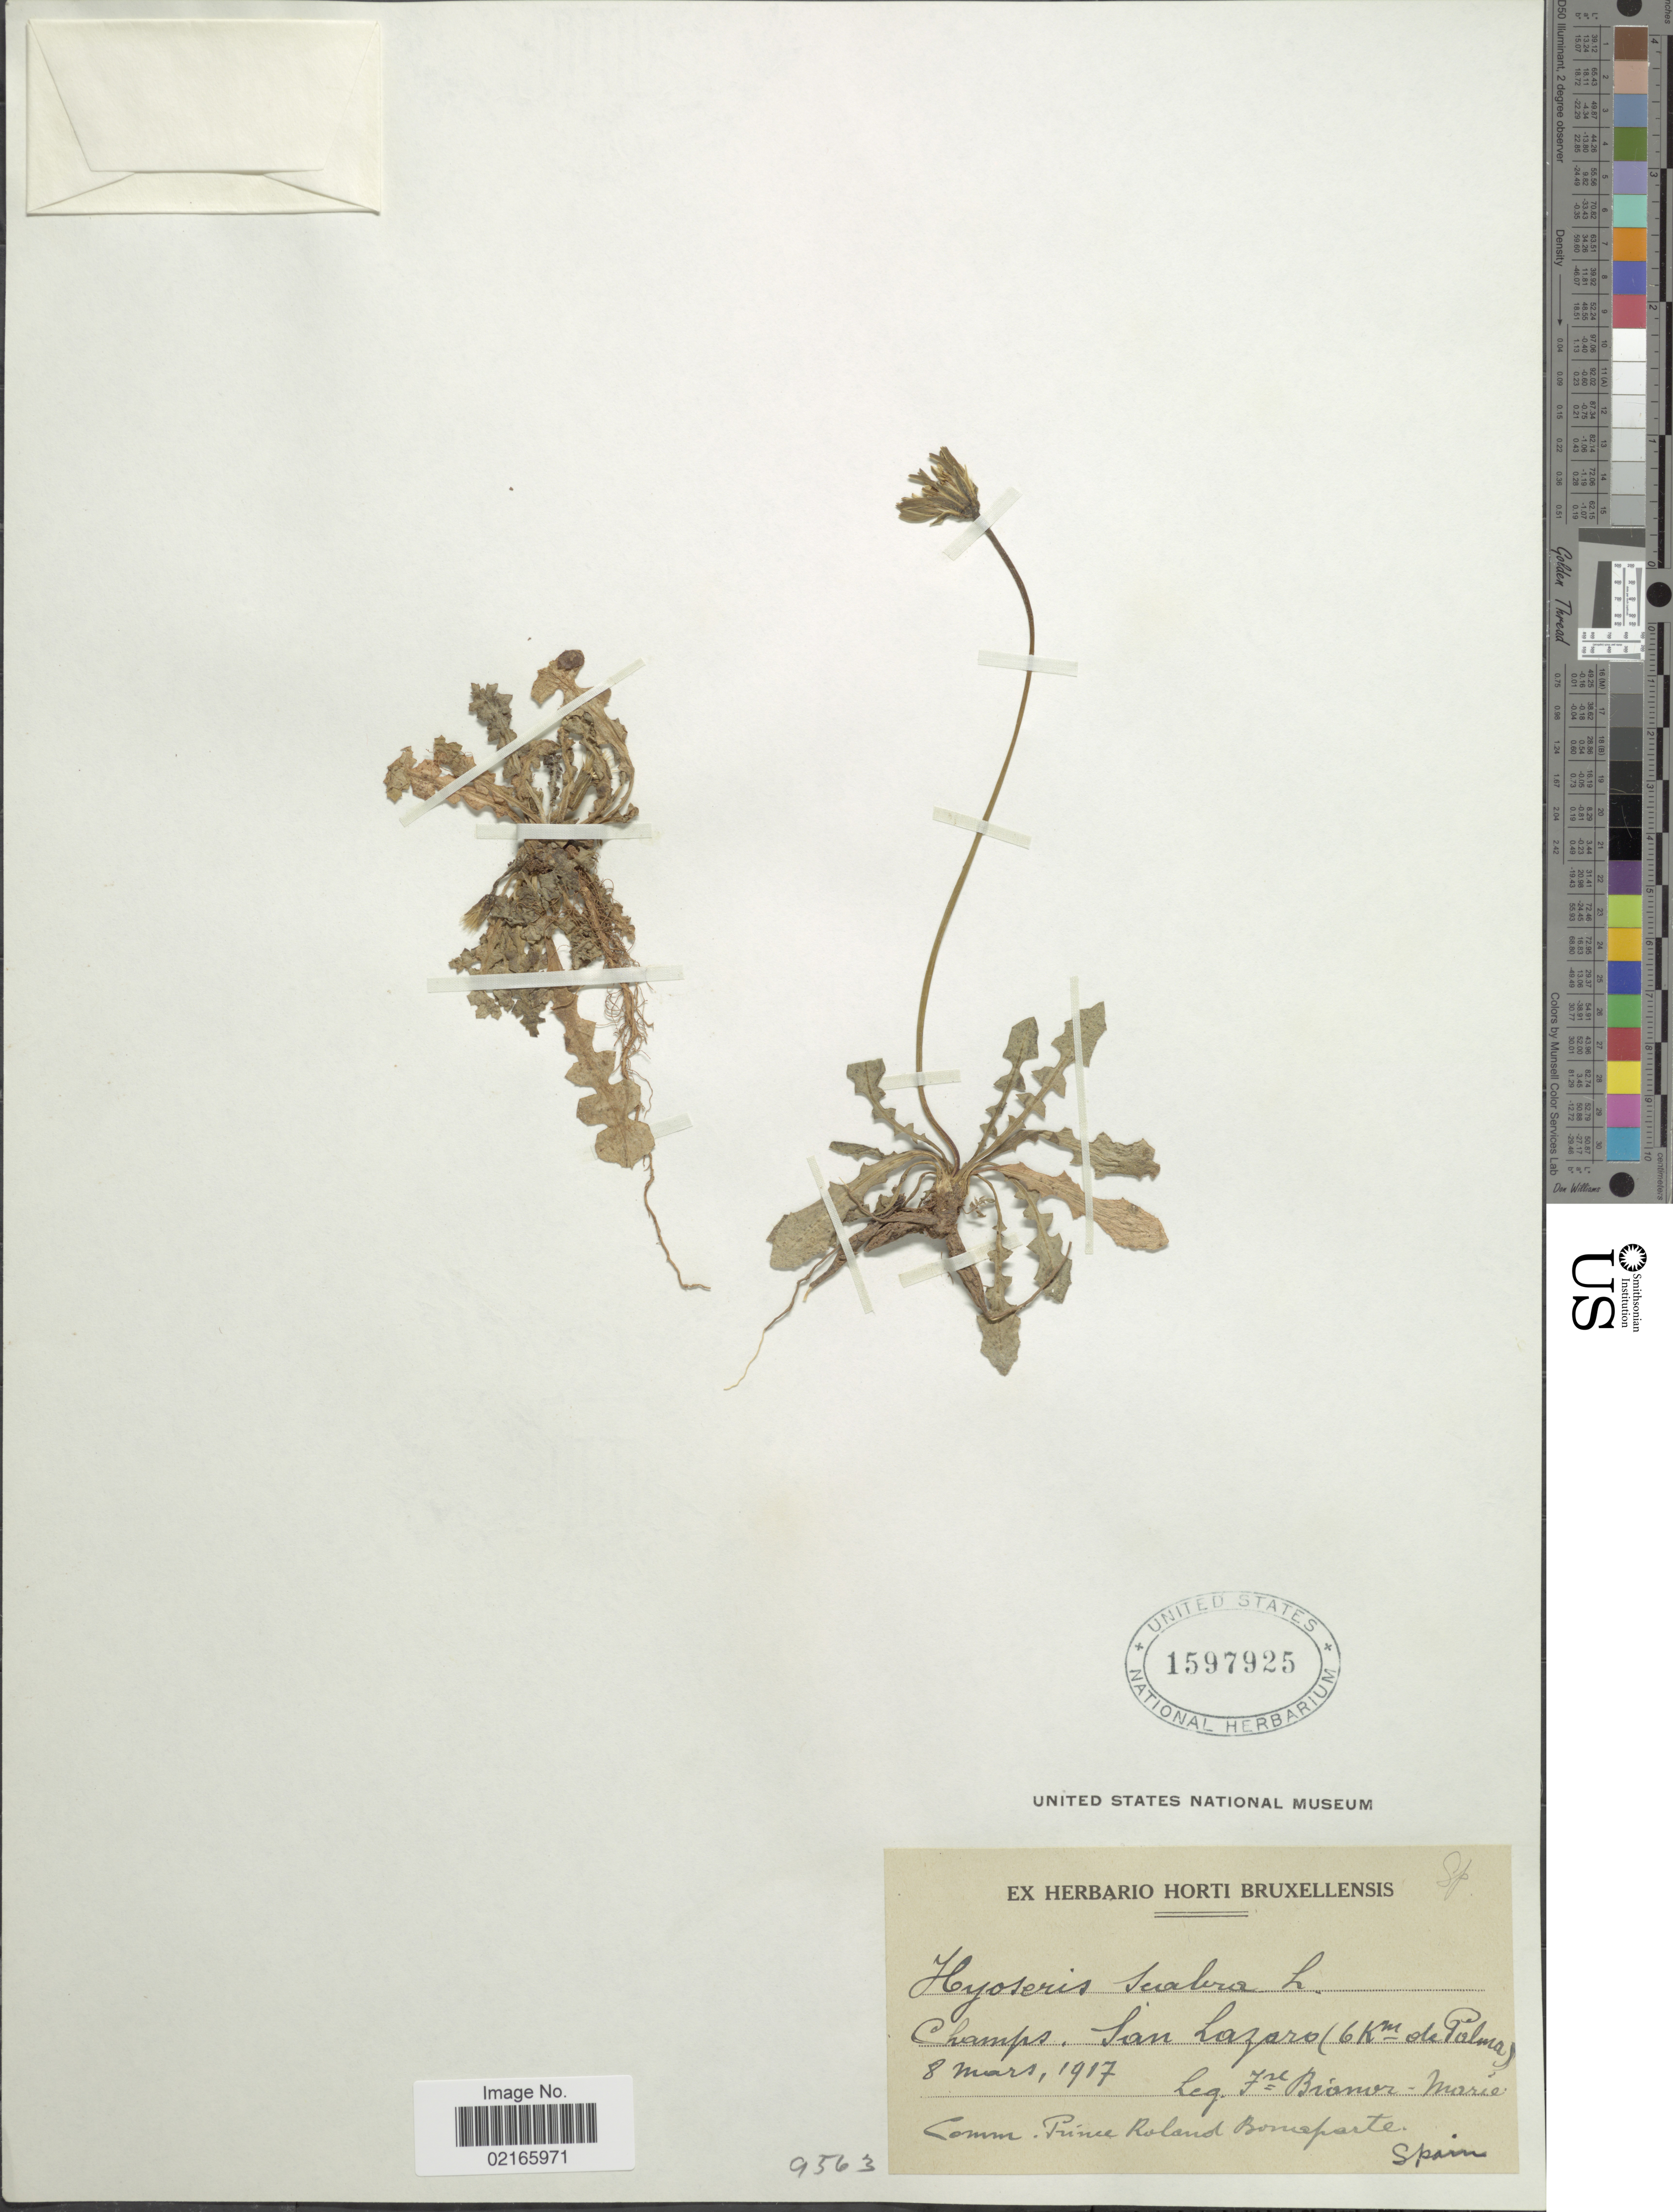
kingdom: Plantae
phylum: Tracheophyta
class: Magnoliopsida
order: Asterales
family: Asteraceae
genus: Hyoseris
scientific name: Hyoseris scabra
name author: L.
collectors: F. Bianor-Marie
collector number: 9563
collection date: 1917-03-08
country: Spain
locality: Champs, San Lozaro (6 km de Polma)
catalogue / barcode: US 1597925